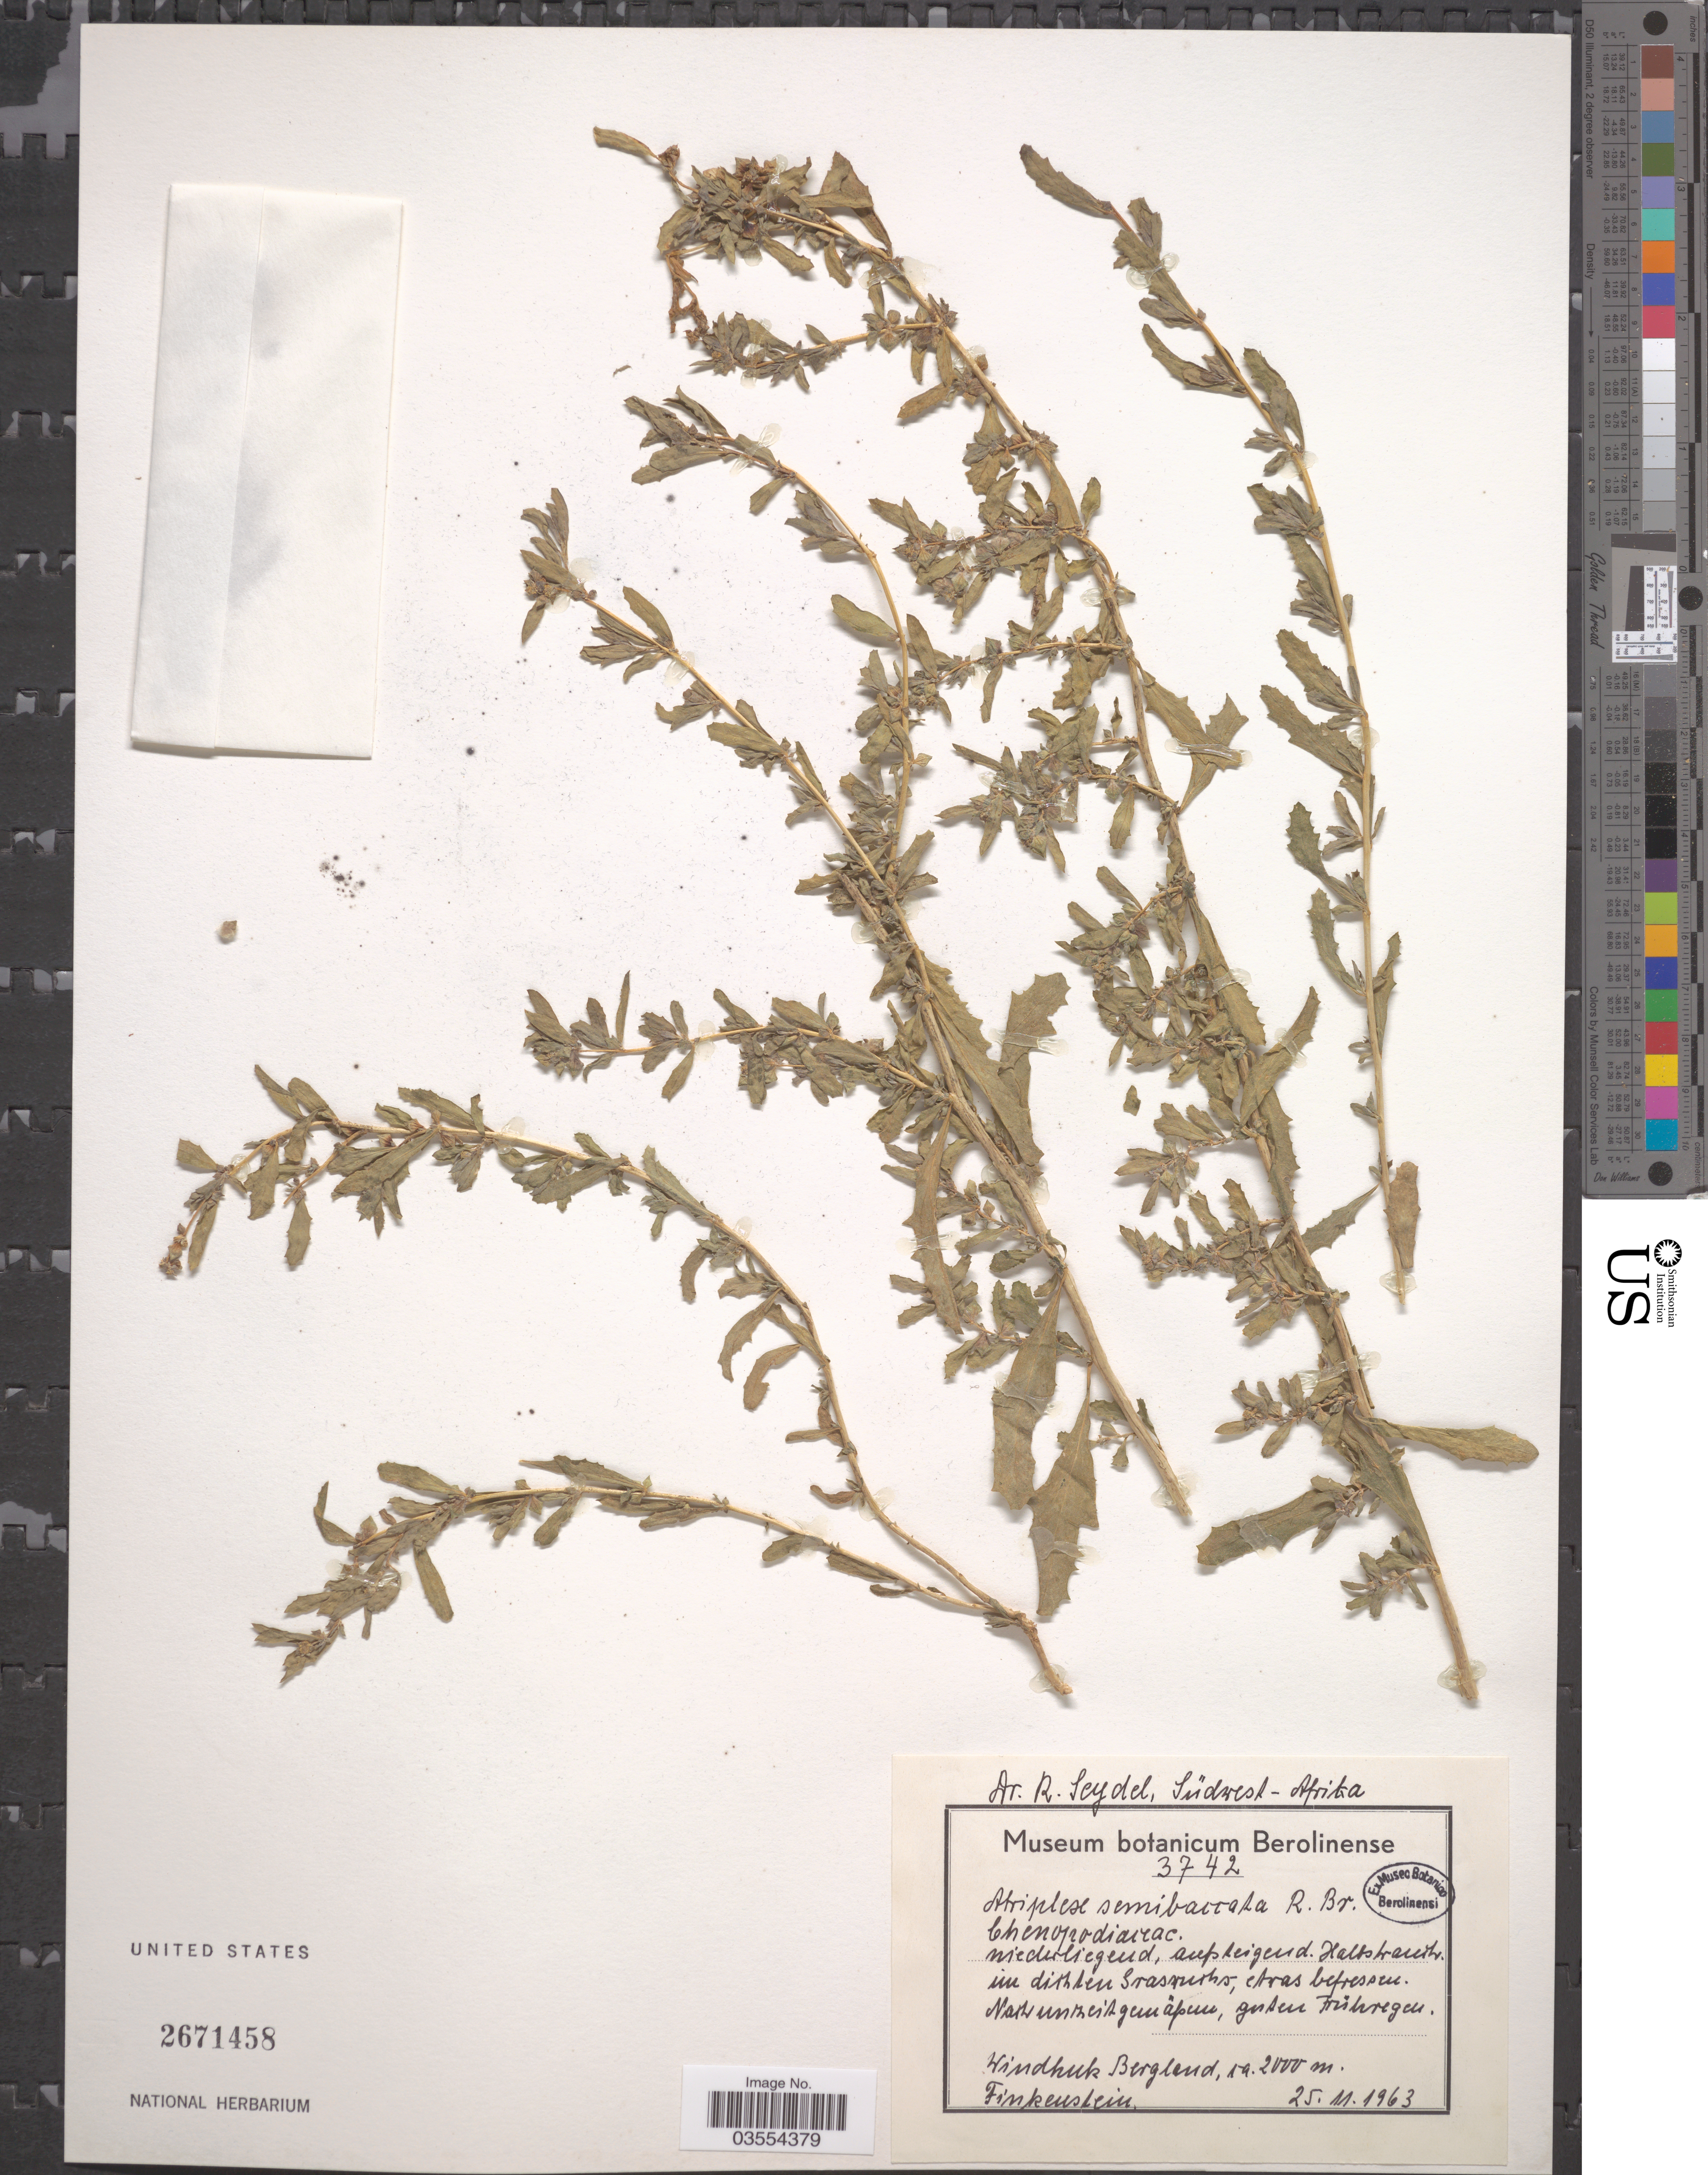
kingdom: Plantae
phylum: Tracheophyta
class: Magnoliopsida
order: Caryophyllales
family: Amaranthaceae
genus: Atriplex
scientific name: Atriplex semibaccata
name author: R. Br.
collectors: R. Seydel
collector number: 3742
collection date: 1963-11-25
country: Namibia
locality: Südwest-Afrika. Windhuk Bergland. Finkenstein.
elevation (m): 2000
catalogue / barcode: US 2671458